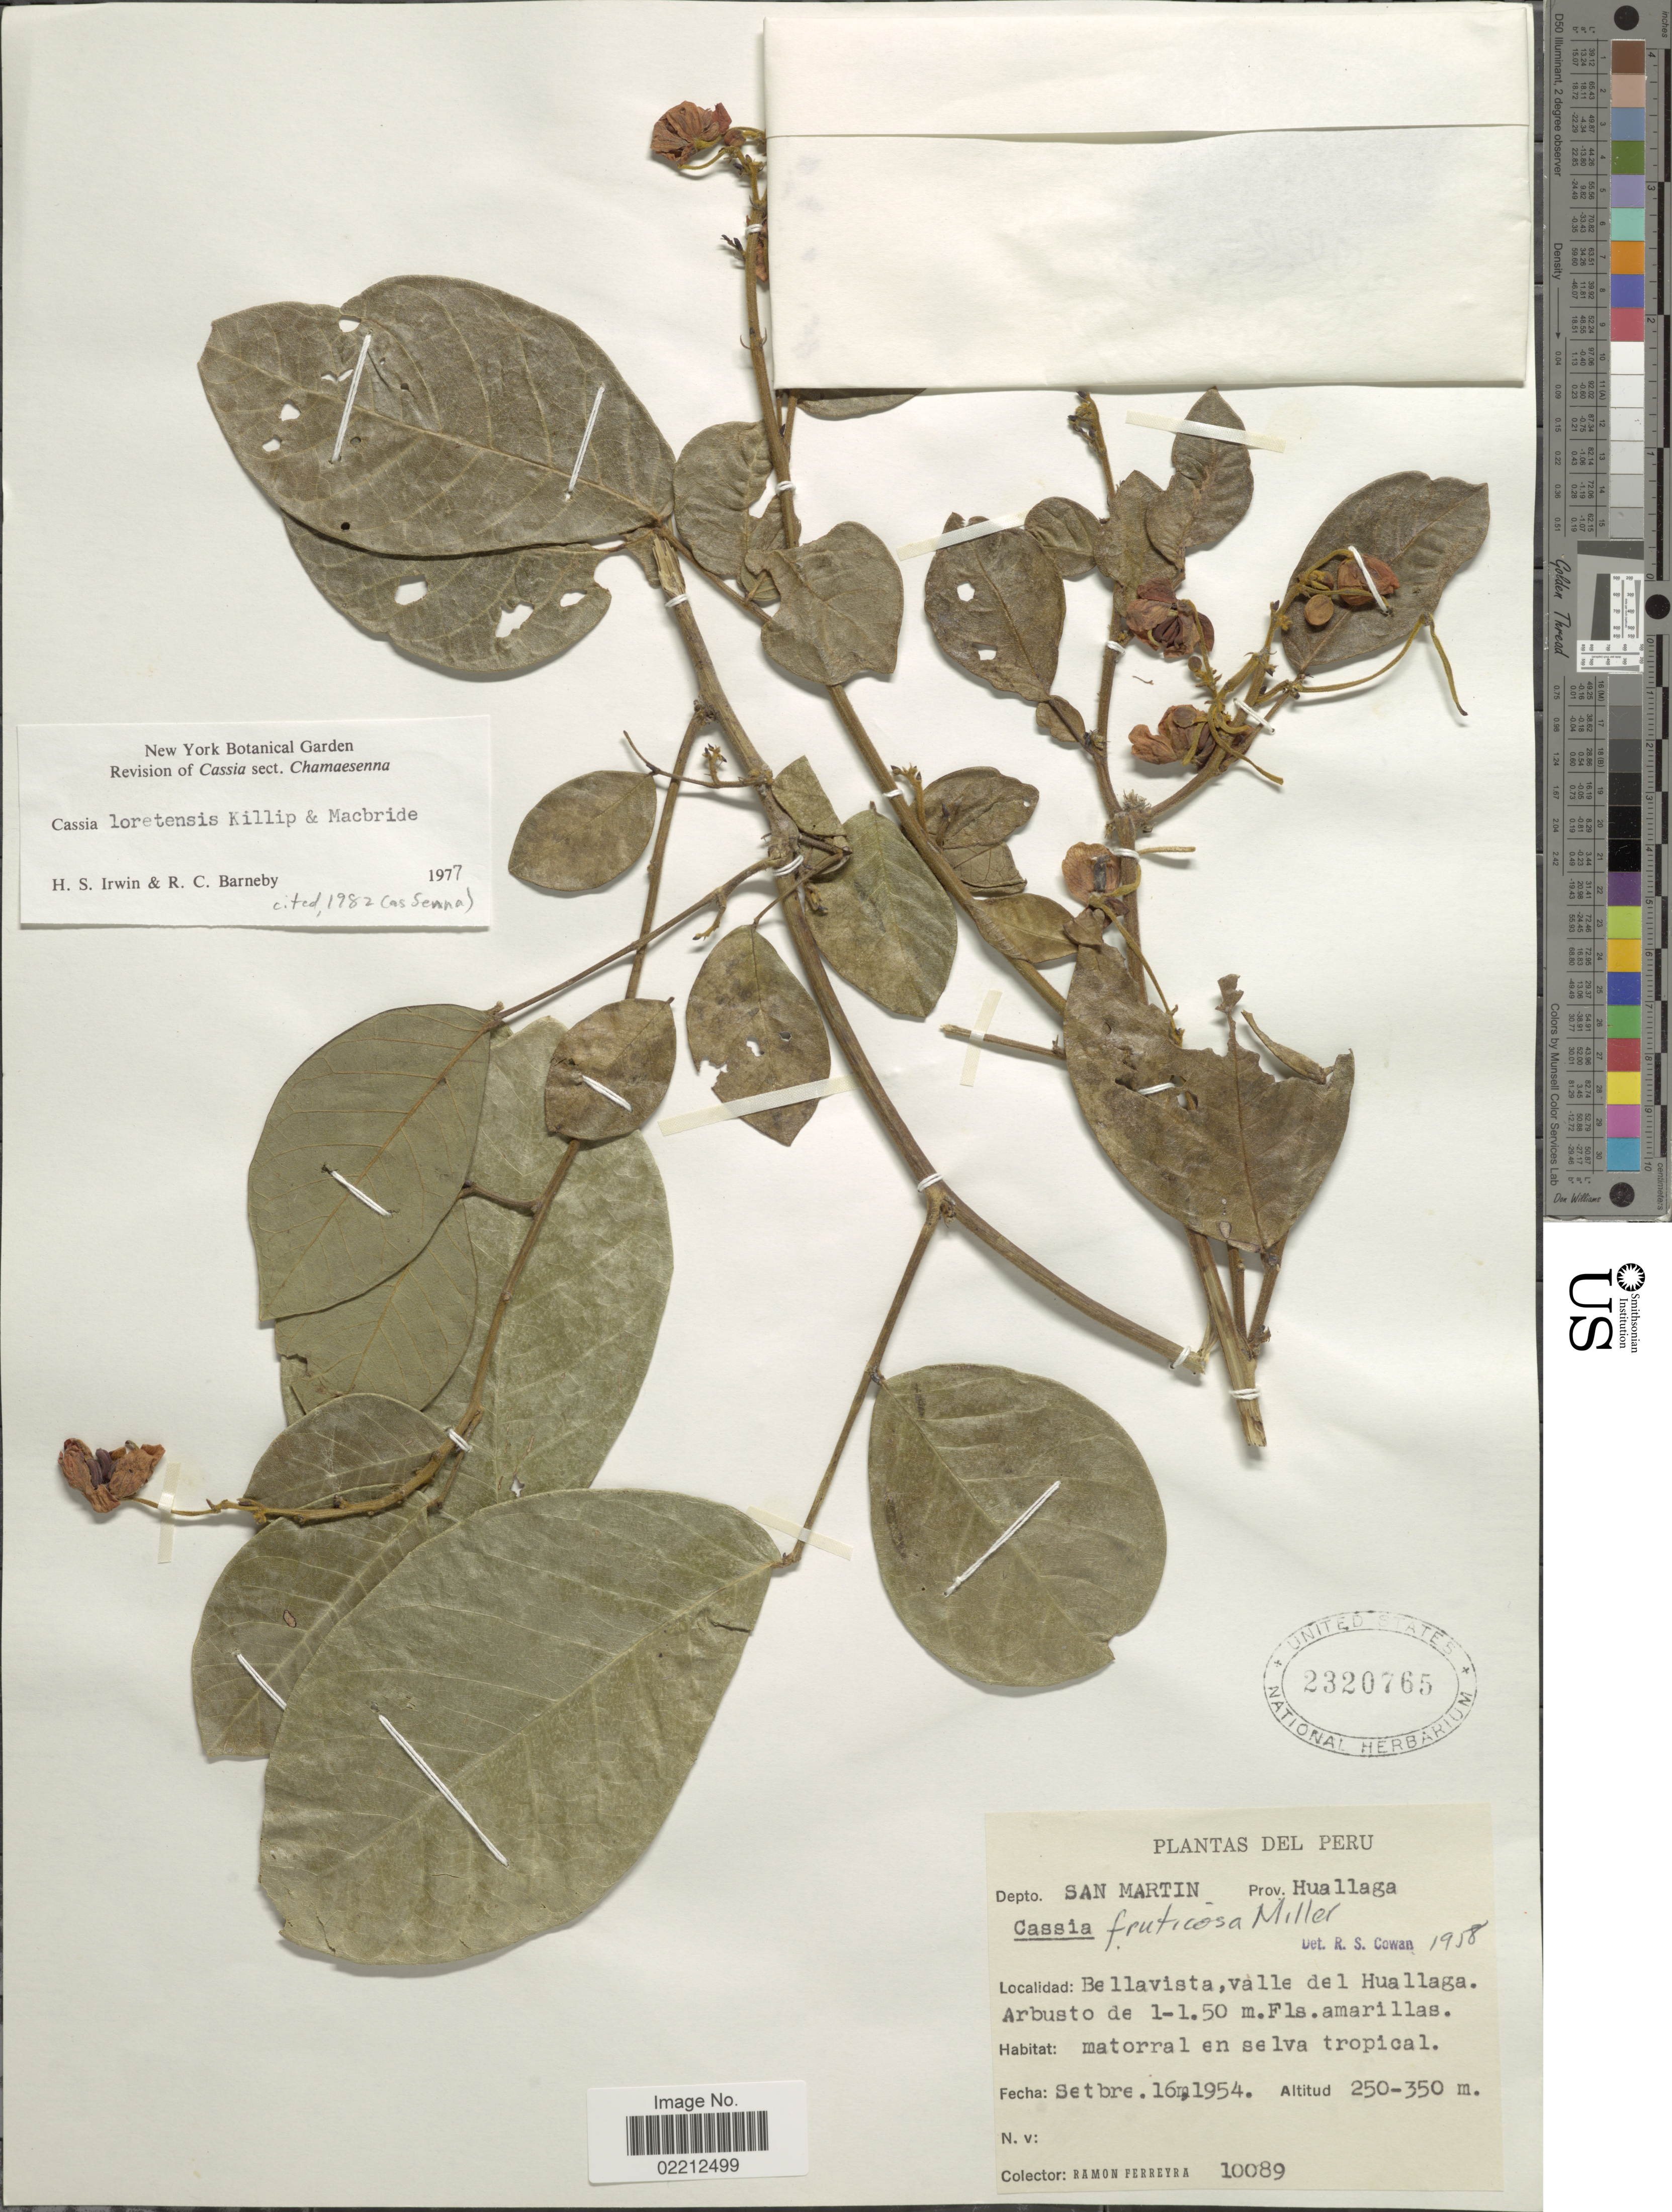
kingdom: Plantae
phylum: Tracheophyta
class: Magnoliopsida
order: Fabales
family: Fabaceae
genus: Senna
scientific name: Senna loretensis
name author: (Killip) H.S. Irwin & Barneby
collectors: R. A. Ferreyra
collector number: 10089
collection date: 1954-09-16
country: Peru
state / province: San Martín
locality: Depto: San Martin - Prov. Huallaga, Bella vista, valle del Huallaga.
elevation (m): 250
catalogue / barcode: US 2320765